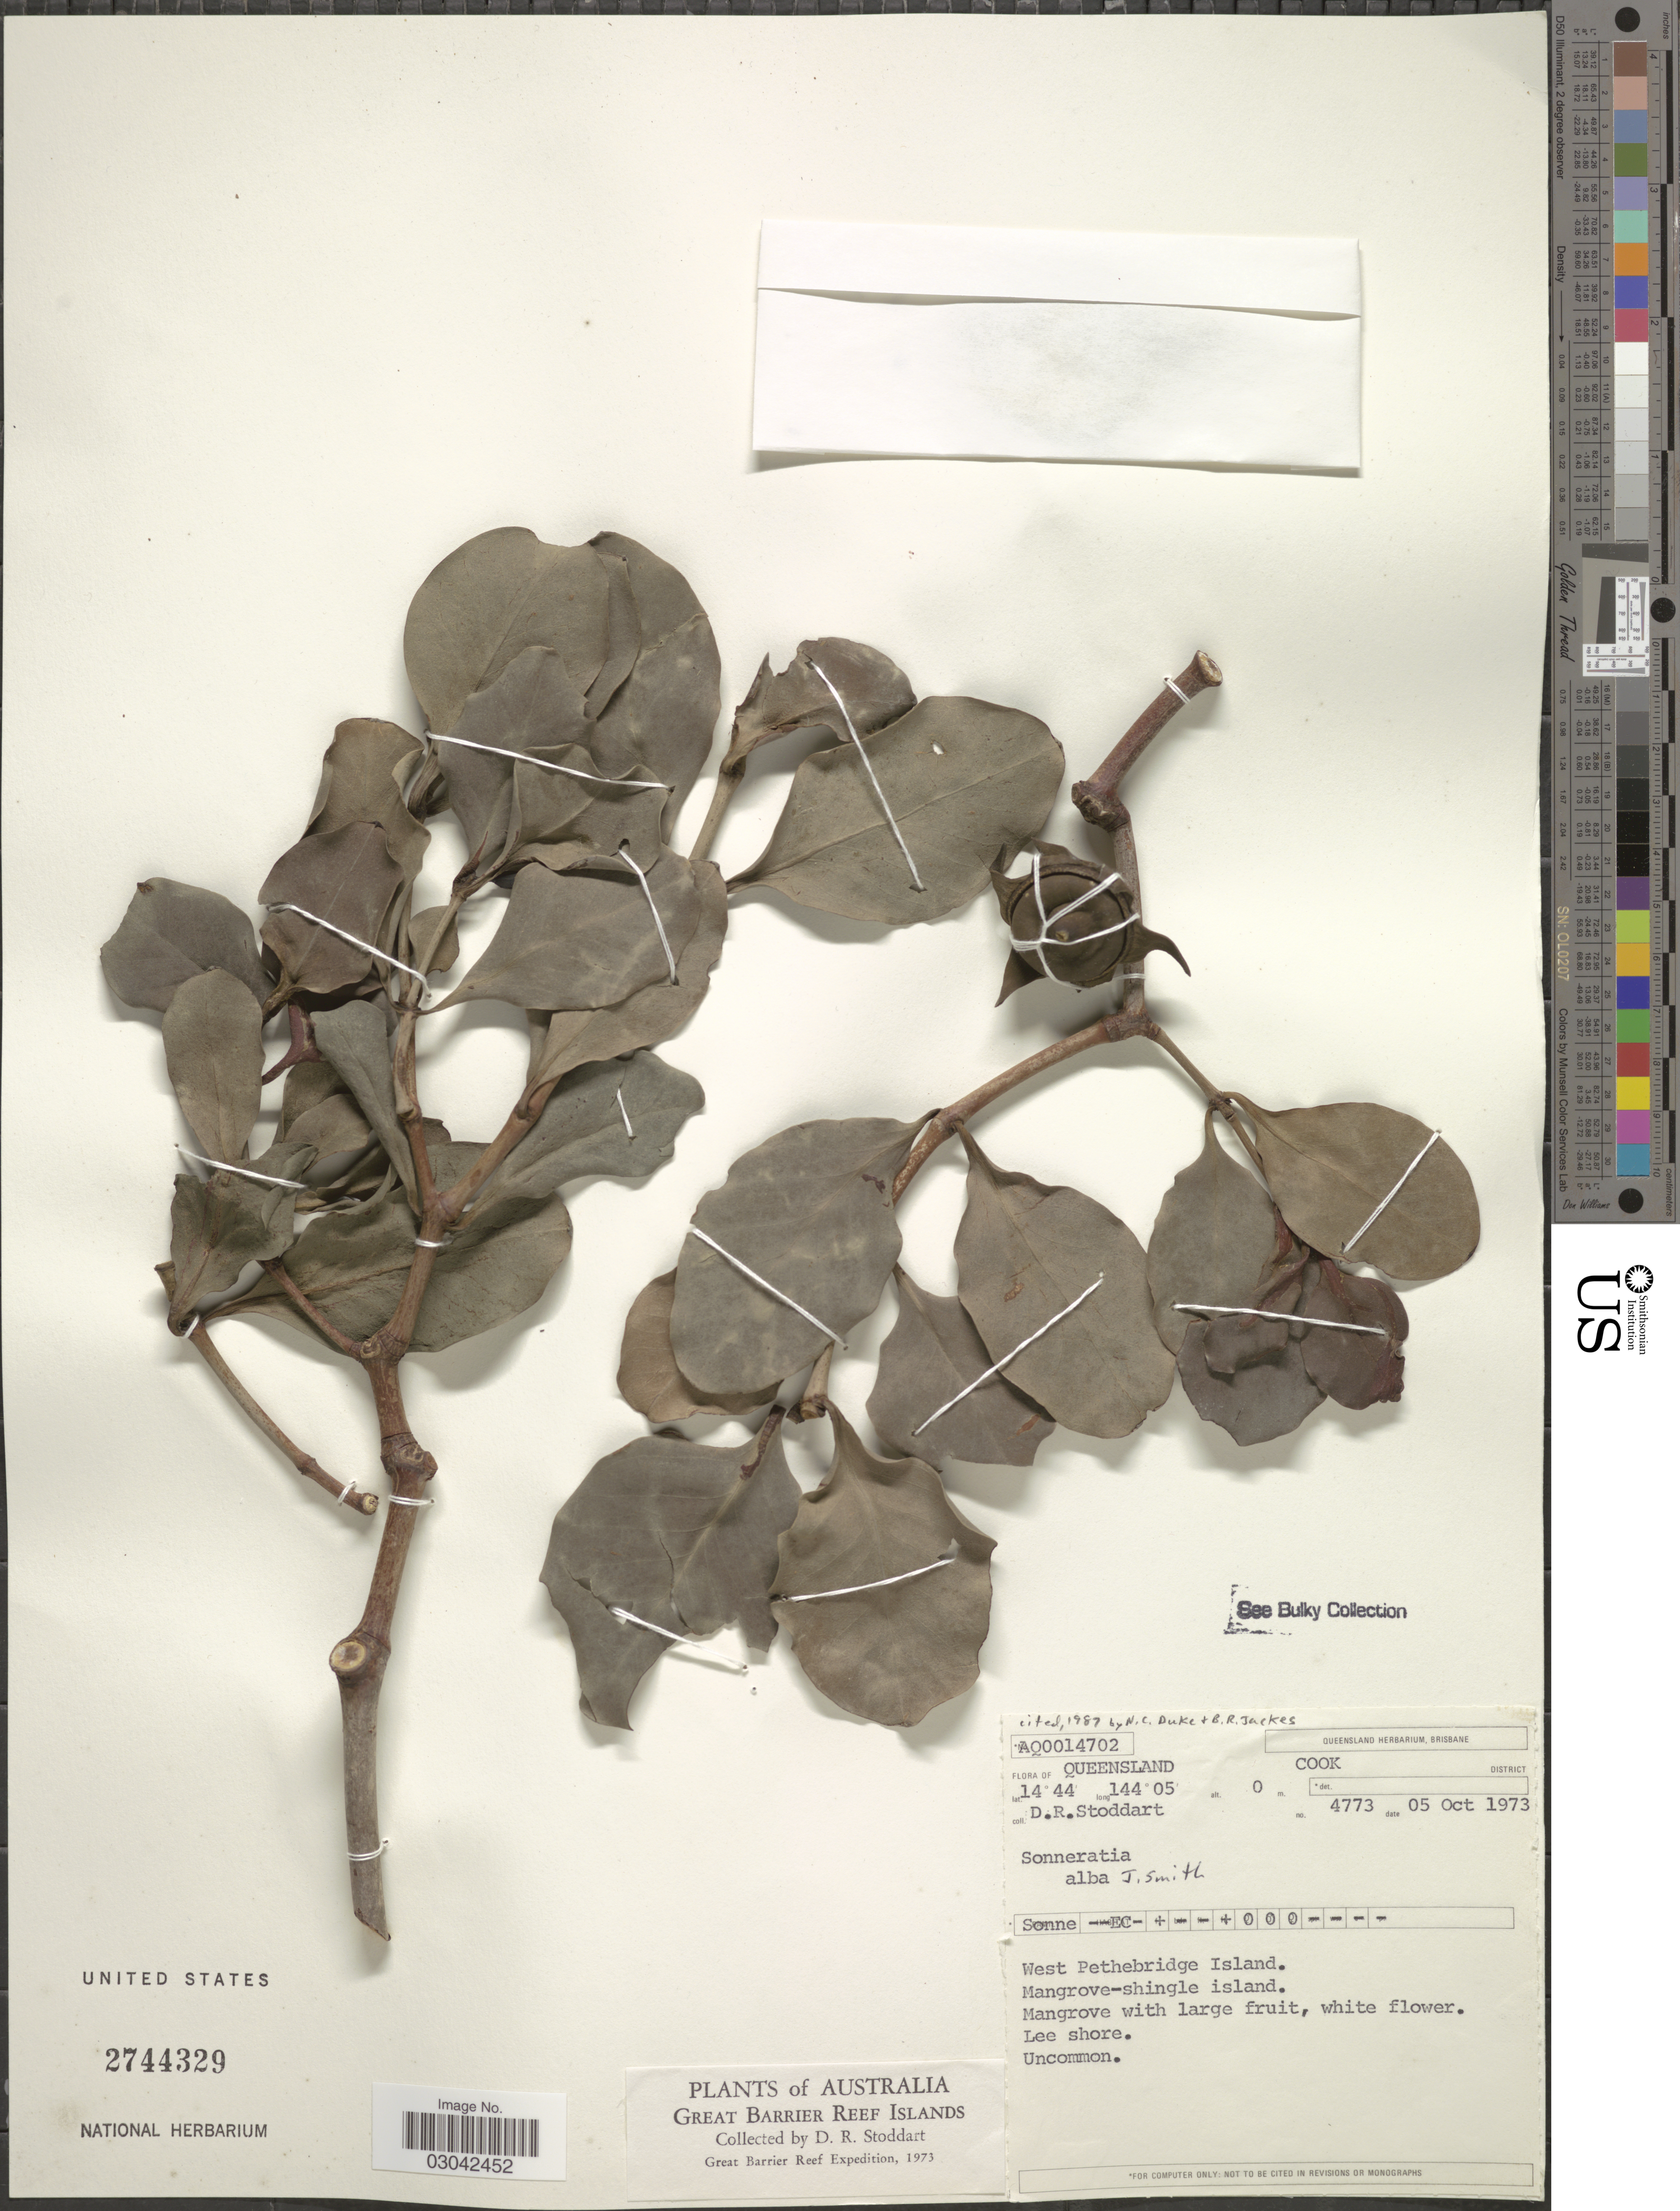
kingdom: Plantae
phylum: Tracheophyta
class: Magnoliopsida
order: Myrtales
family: Lythraceae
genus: Sonneratia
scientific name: Sonneratia alba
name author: Sm.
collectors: D. R. Stoddart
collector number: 4773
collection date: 1973-10-05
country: Australia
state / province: Queensland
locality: Cook District. West Pethebridge Island. Mangrove-shingle island. Great Barrier Reef Islands.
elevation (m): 0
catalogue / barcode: US 2744329